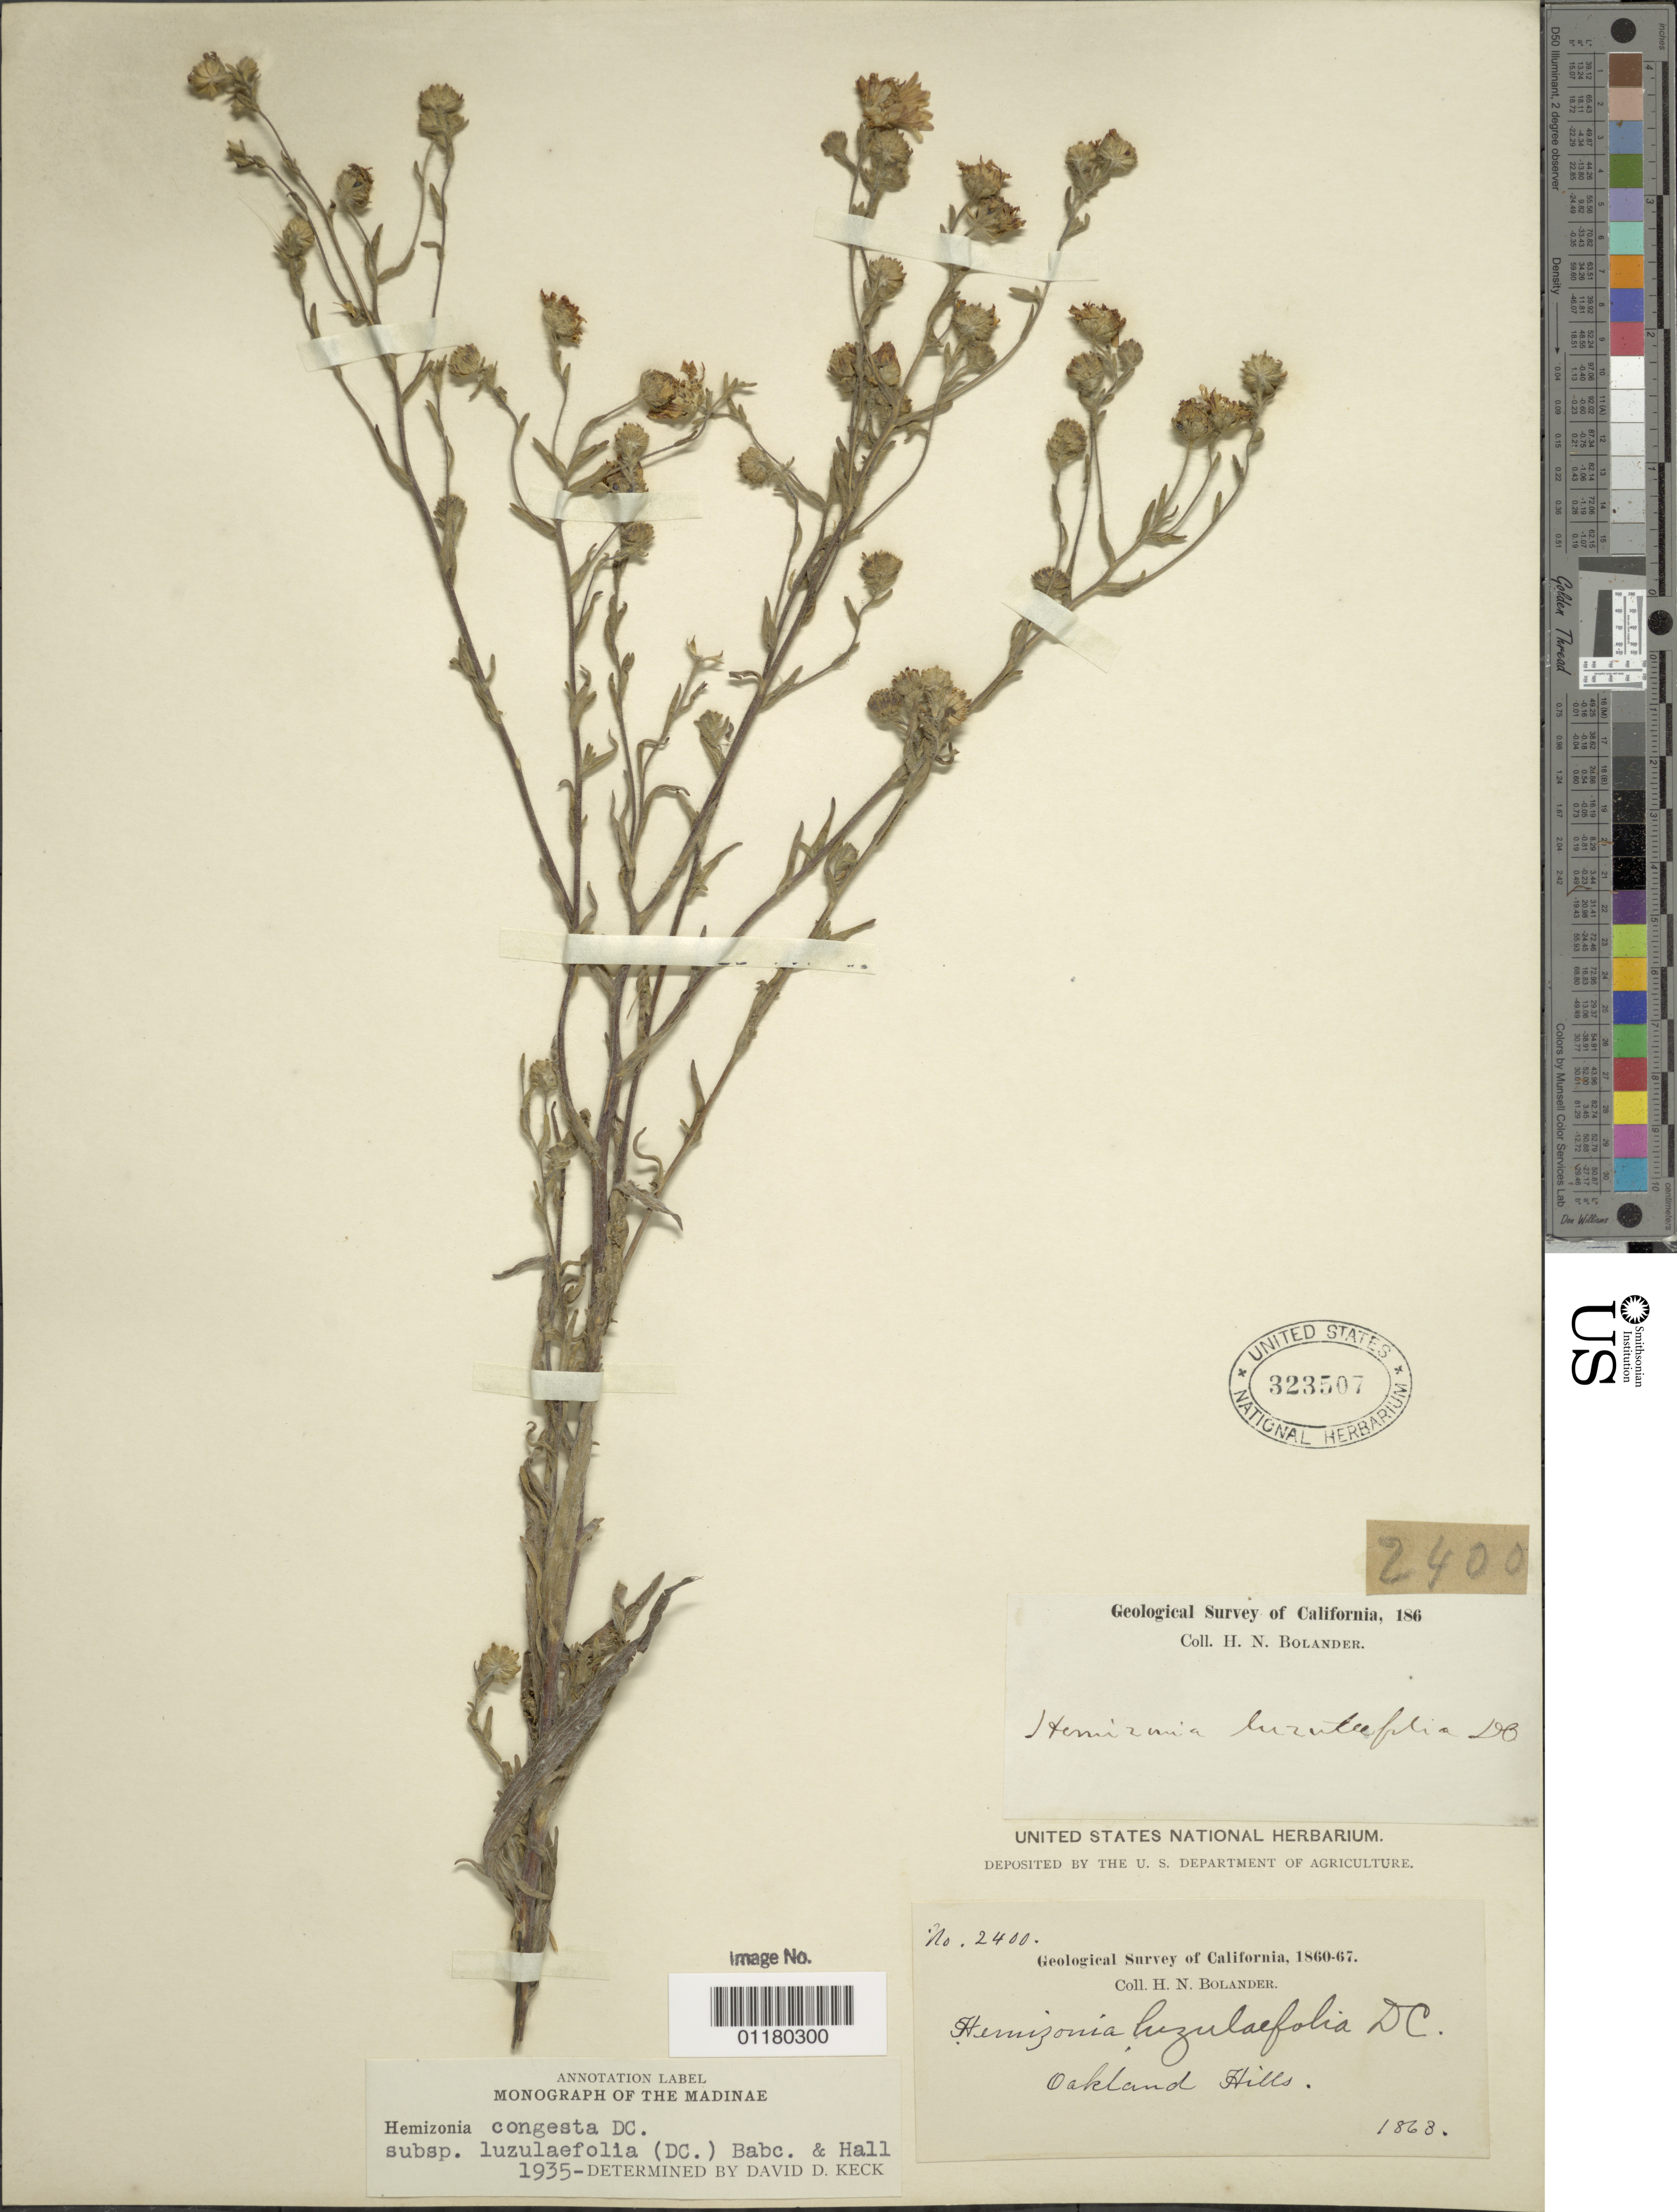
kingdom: Plantae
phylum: Tracheophyta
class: Magnoliopsida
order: Asterales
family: Asteraceae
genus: Hemizonia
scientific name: Hemizonia congesta subsp. luzulaefolia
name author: (DC.) Babc. & H.M. Hall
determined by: Keck, David D.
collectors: H. Bolander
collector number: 2400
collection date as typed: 1863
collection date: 1863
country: United States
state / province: California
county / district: Alameda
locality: Oakland Hills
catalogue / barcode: US 323507